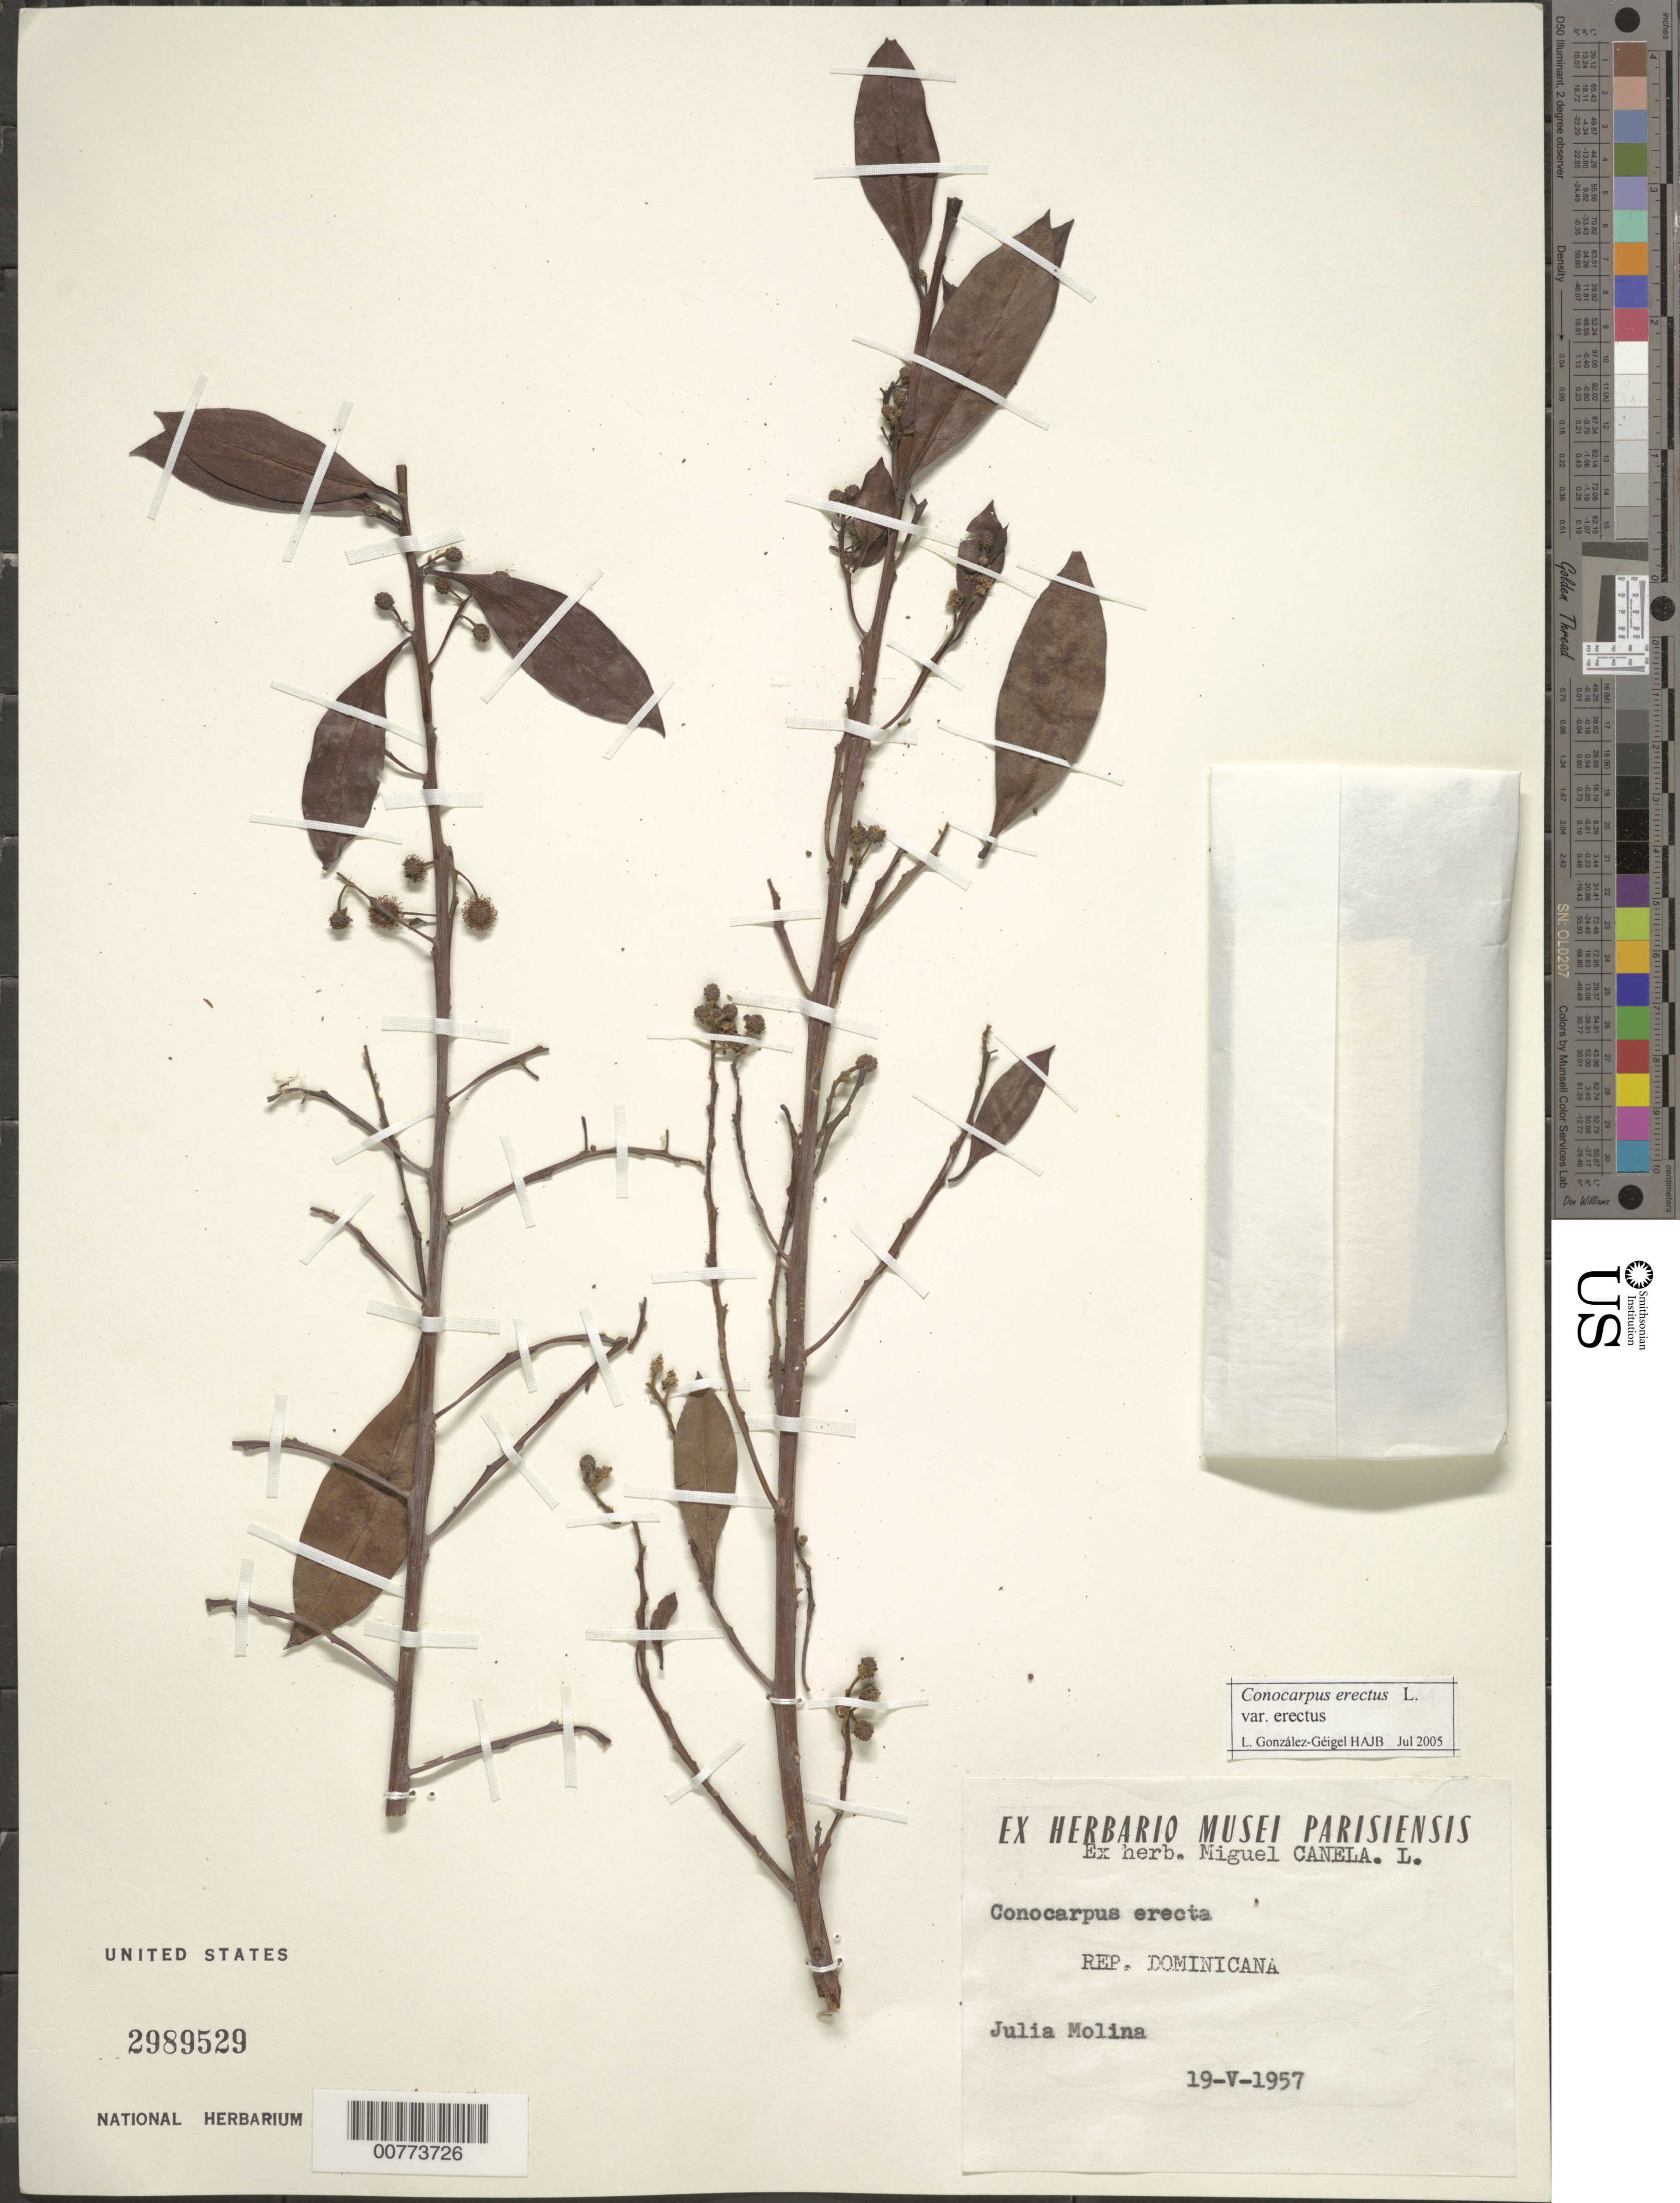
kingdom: Plantae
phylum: Tracheophyta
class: Magnoliopsida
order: Myrtales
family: Combretaceae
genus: Conocarpus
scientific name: Conocarpus erectus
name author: L.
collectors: J. Molina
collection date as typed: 19 May 1957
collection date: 1957-05-19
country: Dominican Republic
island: Hispaniola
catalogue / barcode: US 2989529